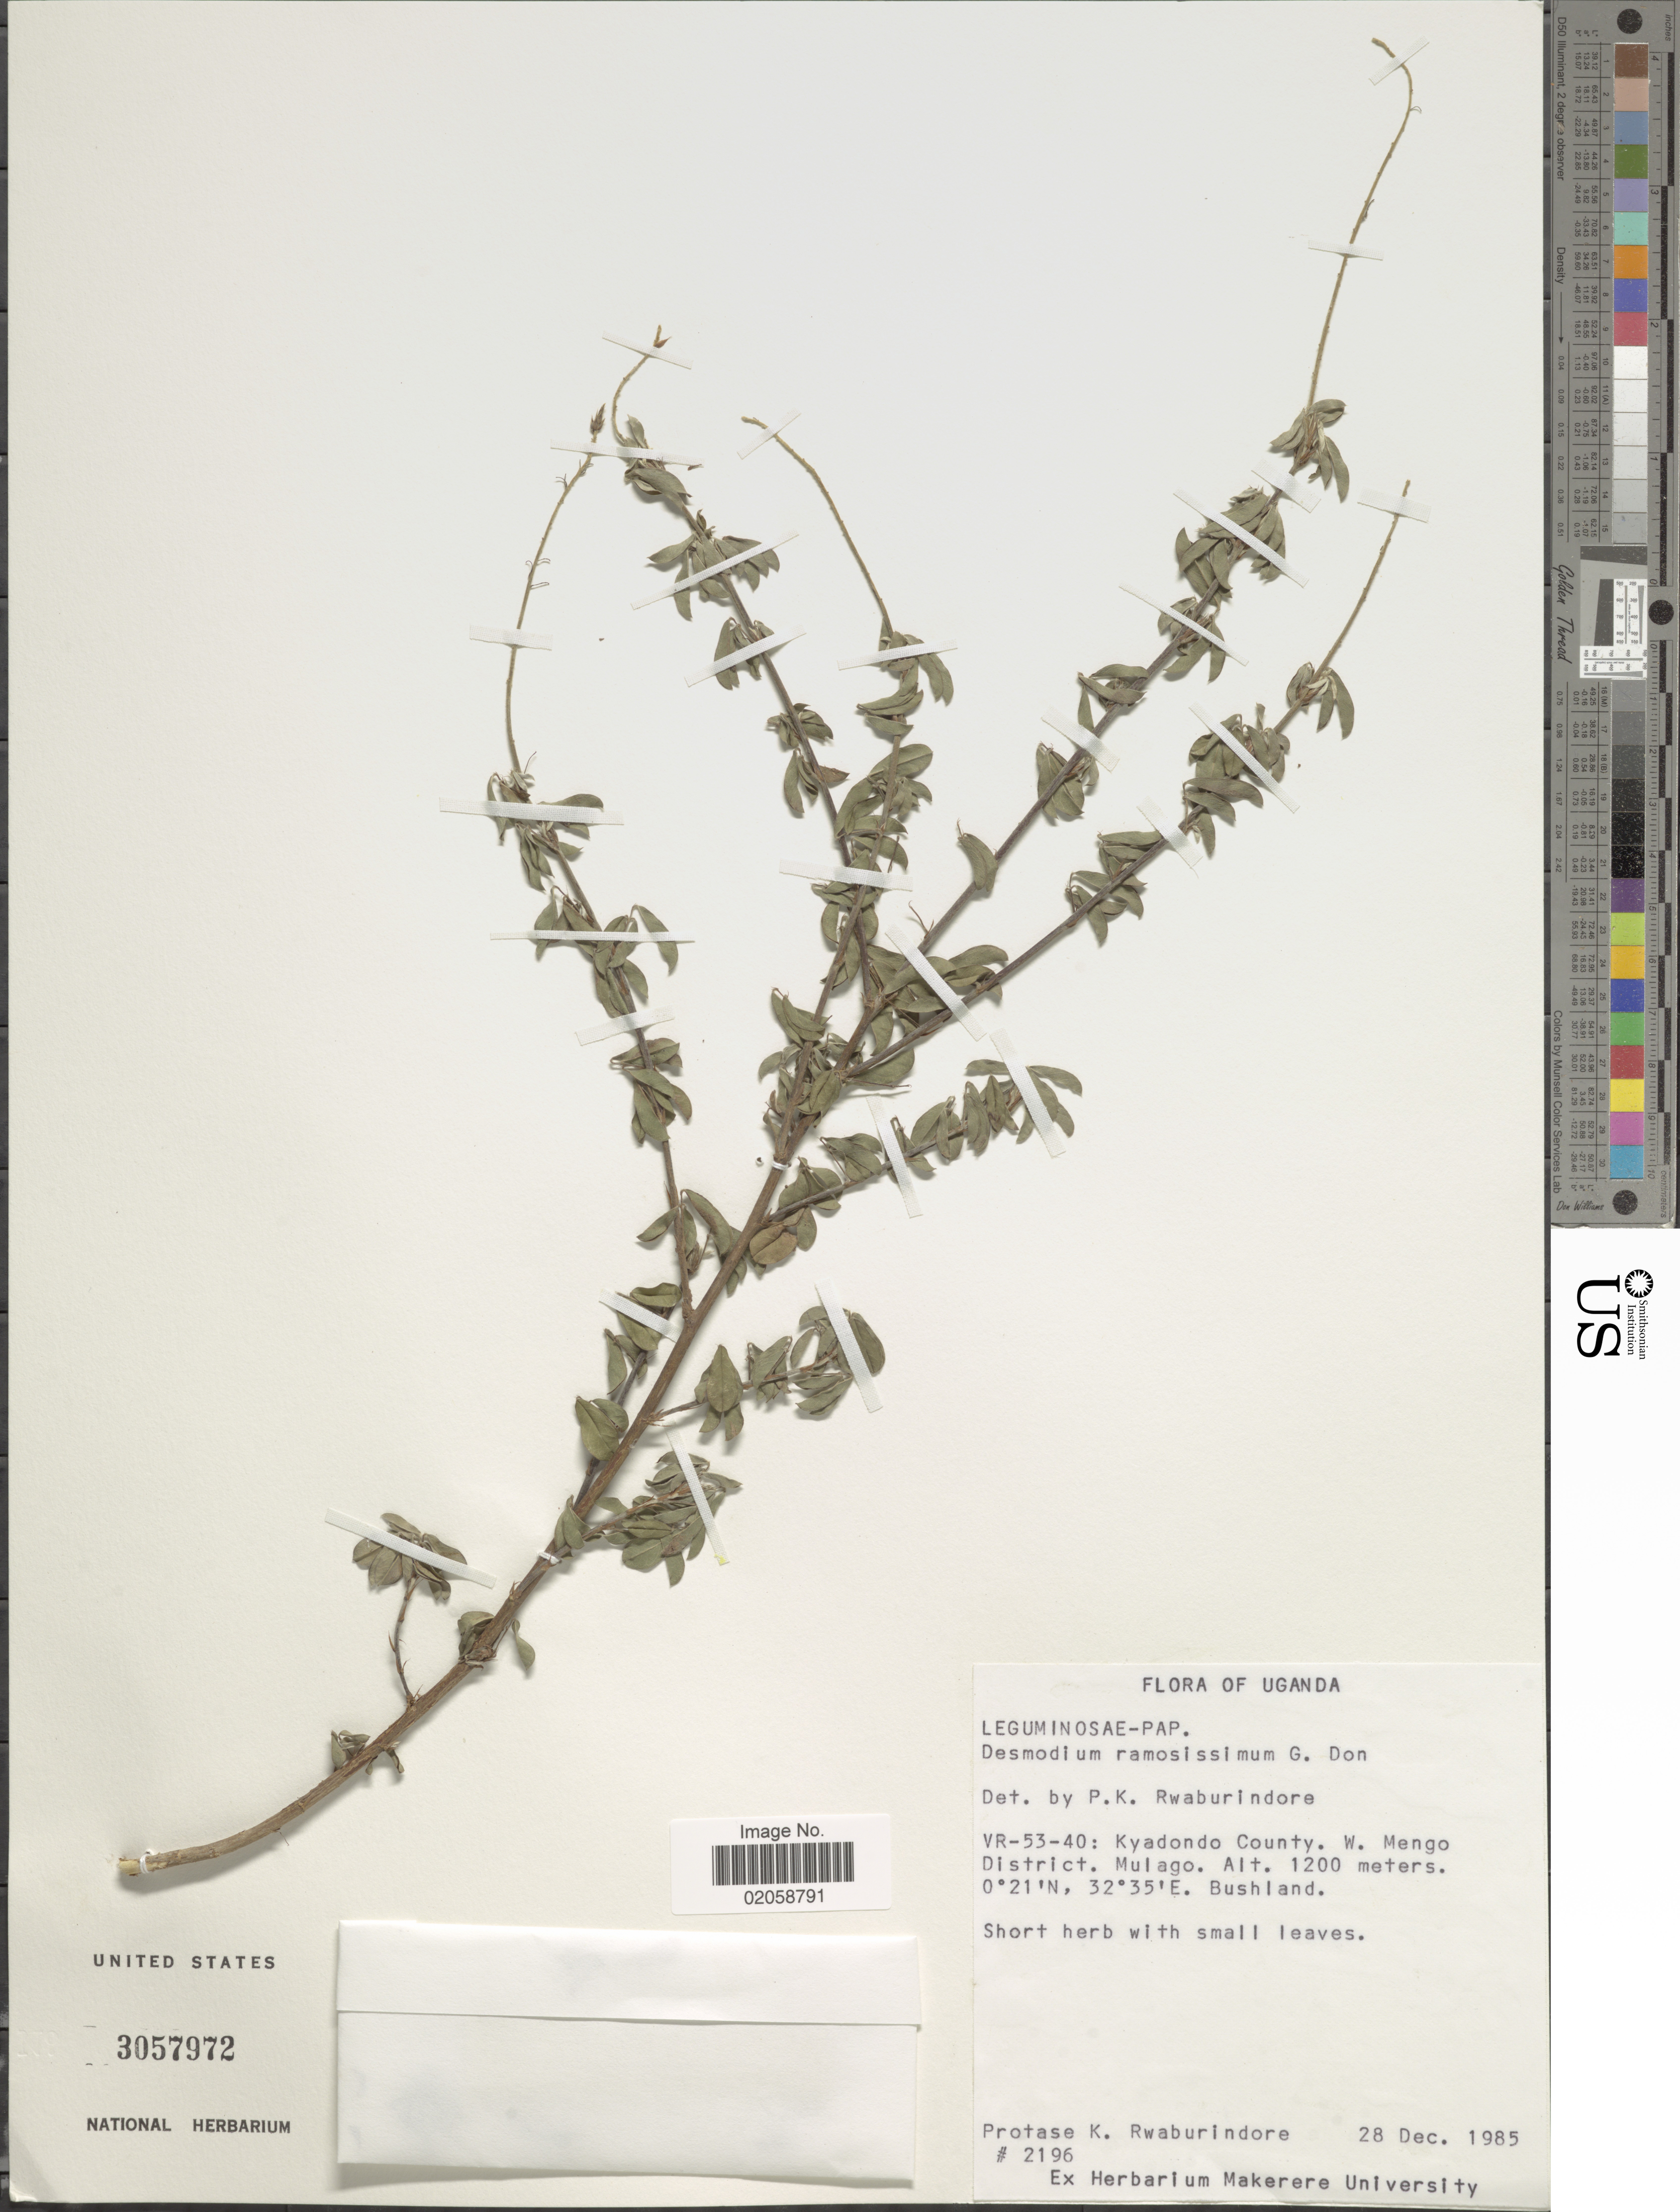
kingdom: Plantae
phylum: Tracheophyta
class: Magnoliopsida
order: Fabales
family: Fabaceae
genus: Grona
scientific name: Grona ramosissima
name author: (G. Don) H. Ohashi & K. Ohashi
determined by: Strong, Mark T., (BOT), Smithsonian Institution - National Museum of Natural History (UNITED STATES)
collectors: P. Rwaburindore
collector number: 2196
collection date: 1985-12-28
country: Uganda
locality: VR-53-40: Kyadondo County. W. Mengo District. Mulago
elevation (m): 1200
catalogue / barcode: US 3057972